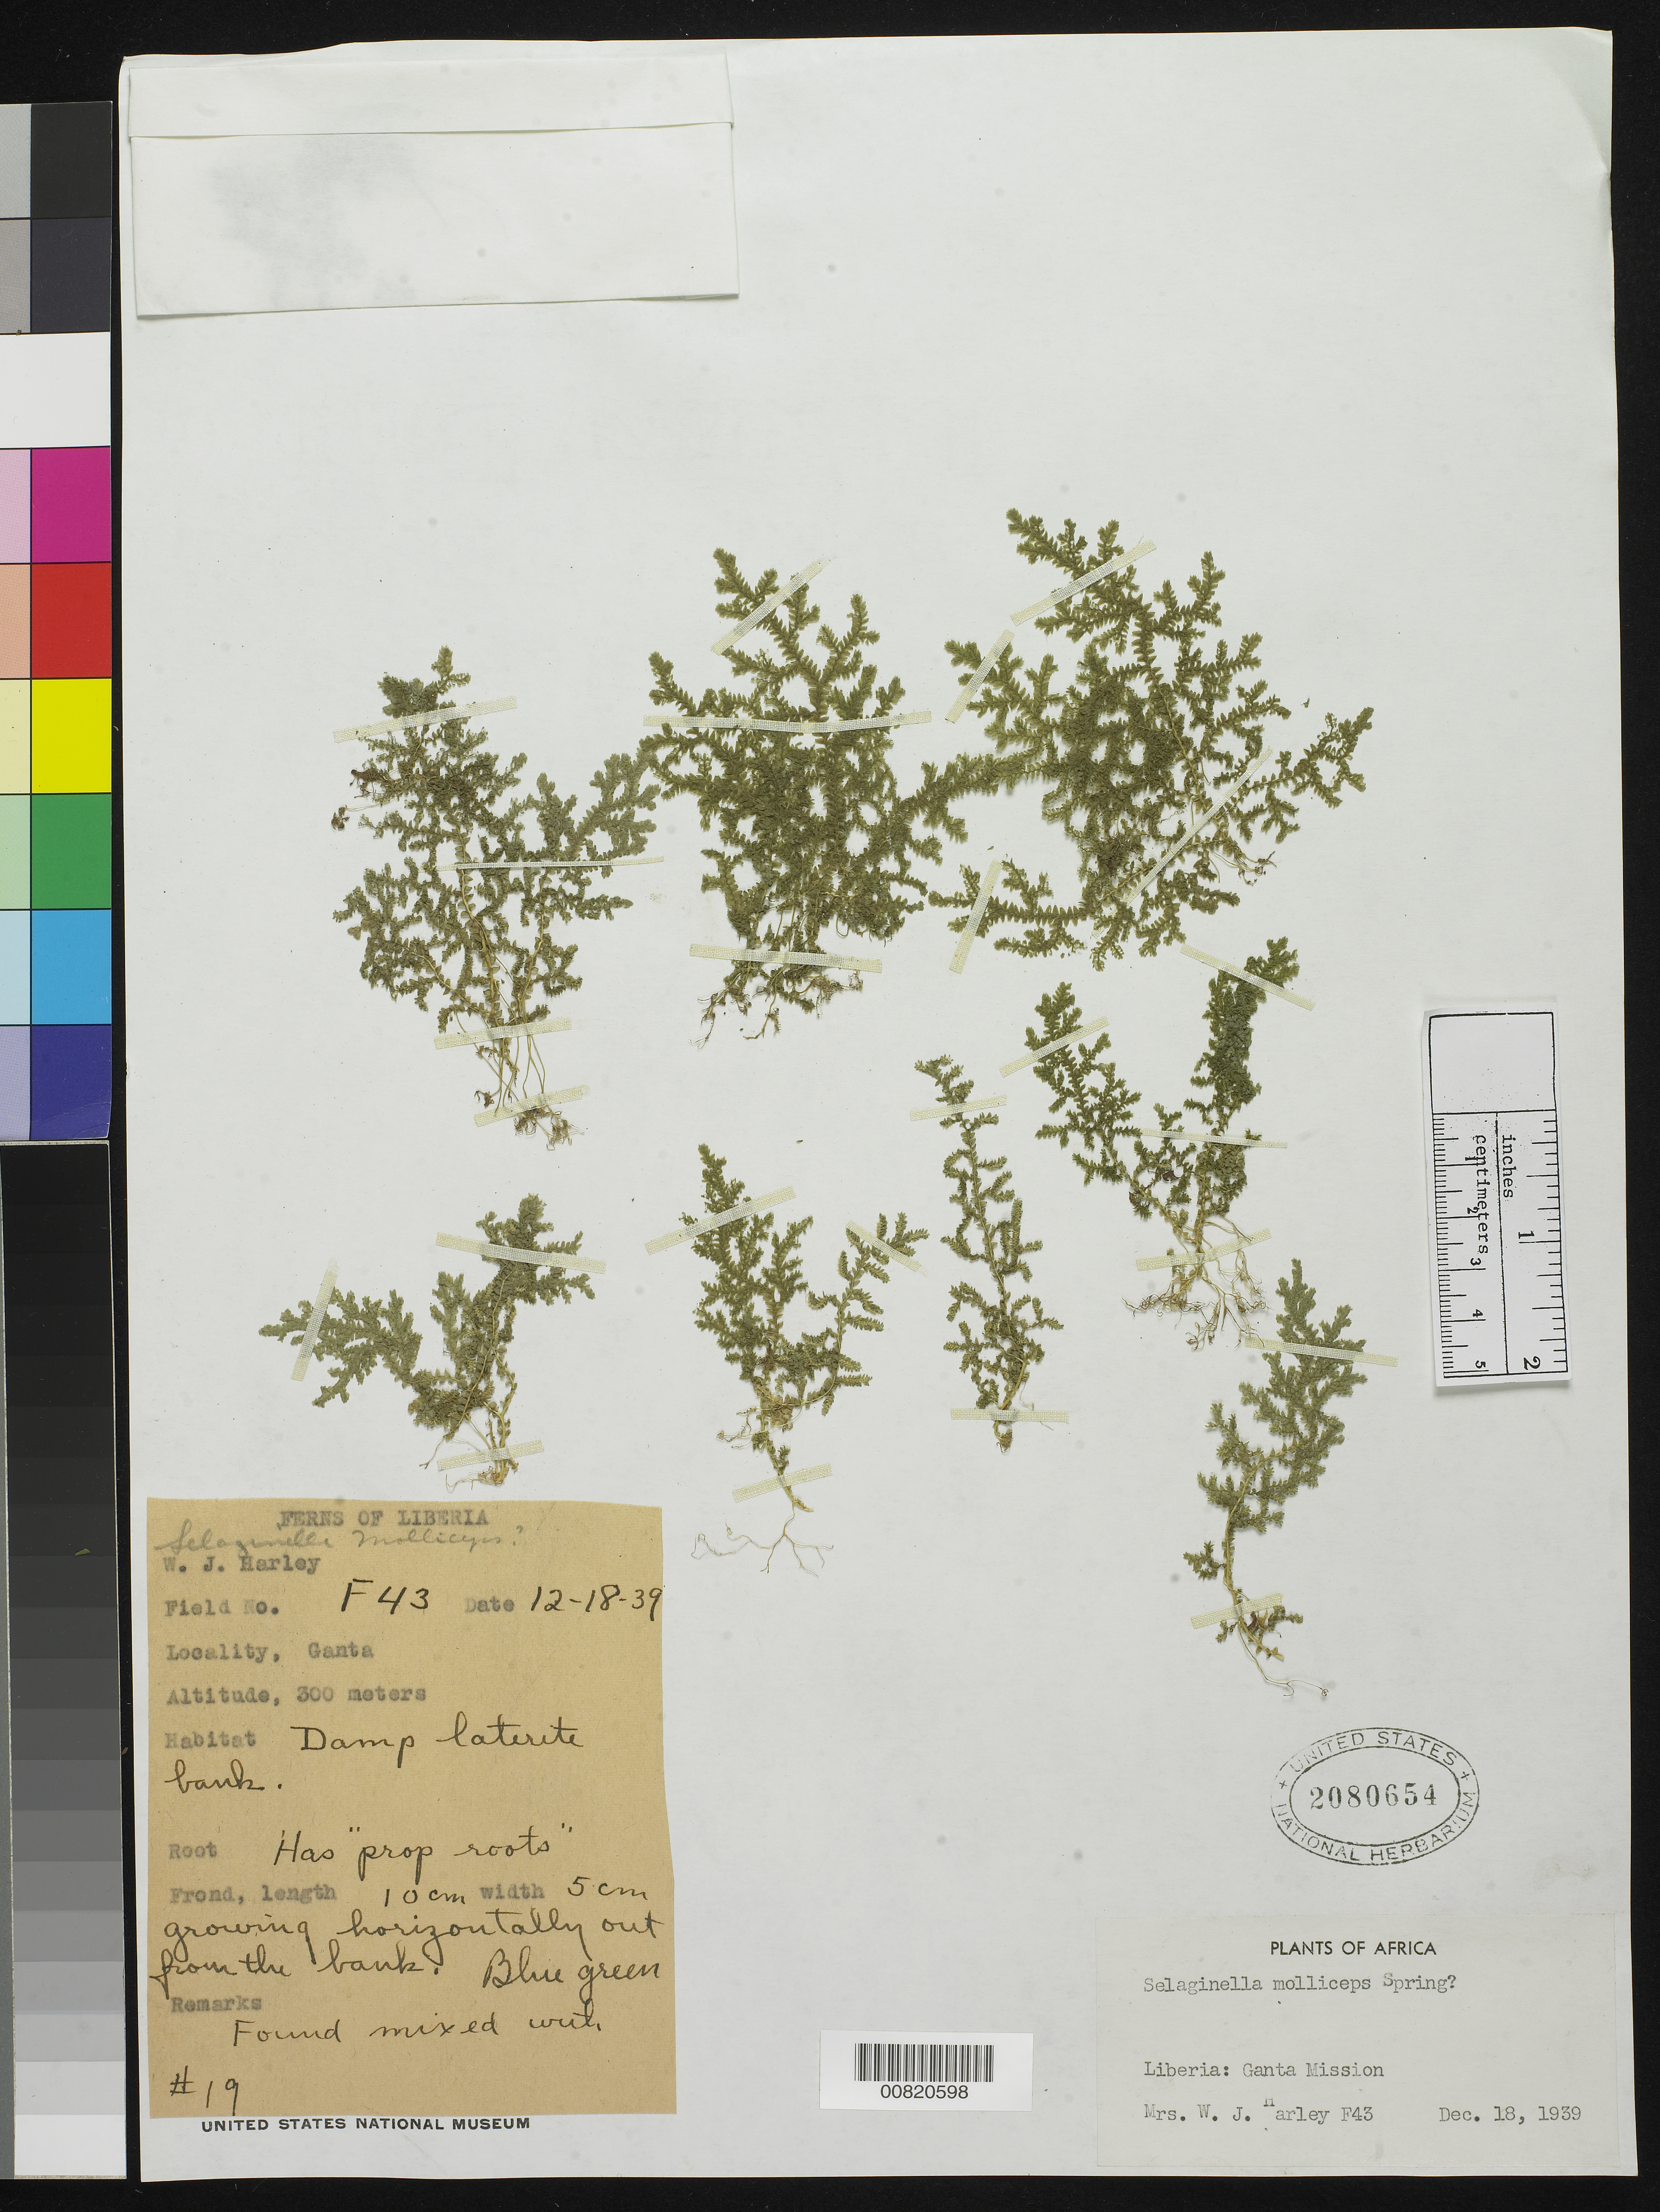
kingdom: Plantae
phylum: Tracheophyta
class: Lycopodiopsida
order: Selaginellales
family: Selaginellaceae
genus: Selaginella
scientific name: Selaginella molliceps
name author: Spring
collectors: Harley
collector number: F 43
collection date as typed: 18 Dec 1939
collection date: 1939-12-18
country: Liberia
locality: Ganta Mission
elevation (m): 300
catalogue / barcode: US 2080654